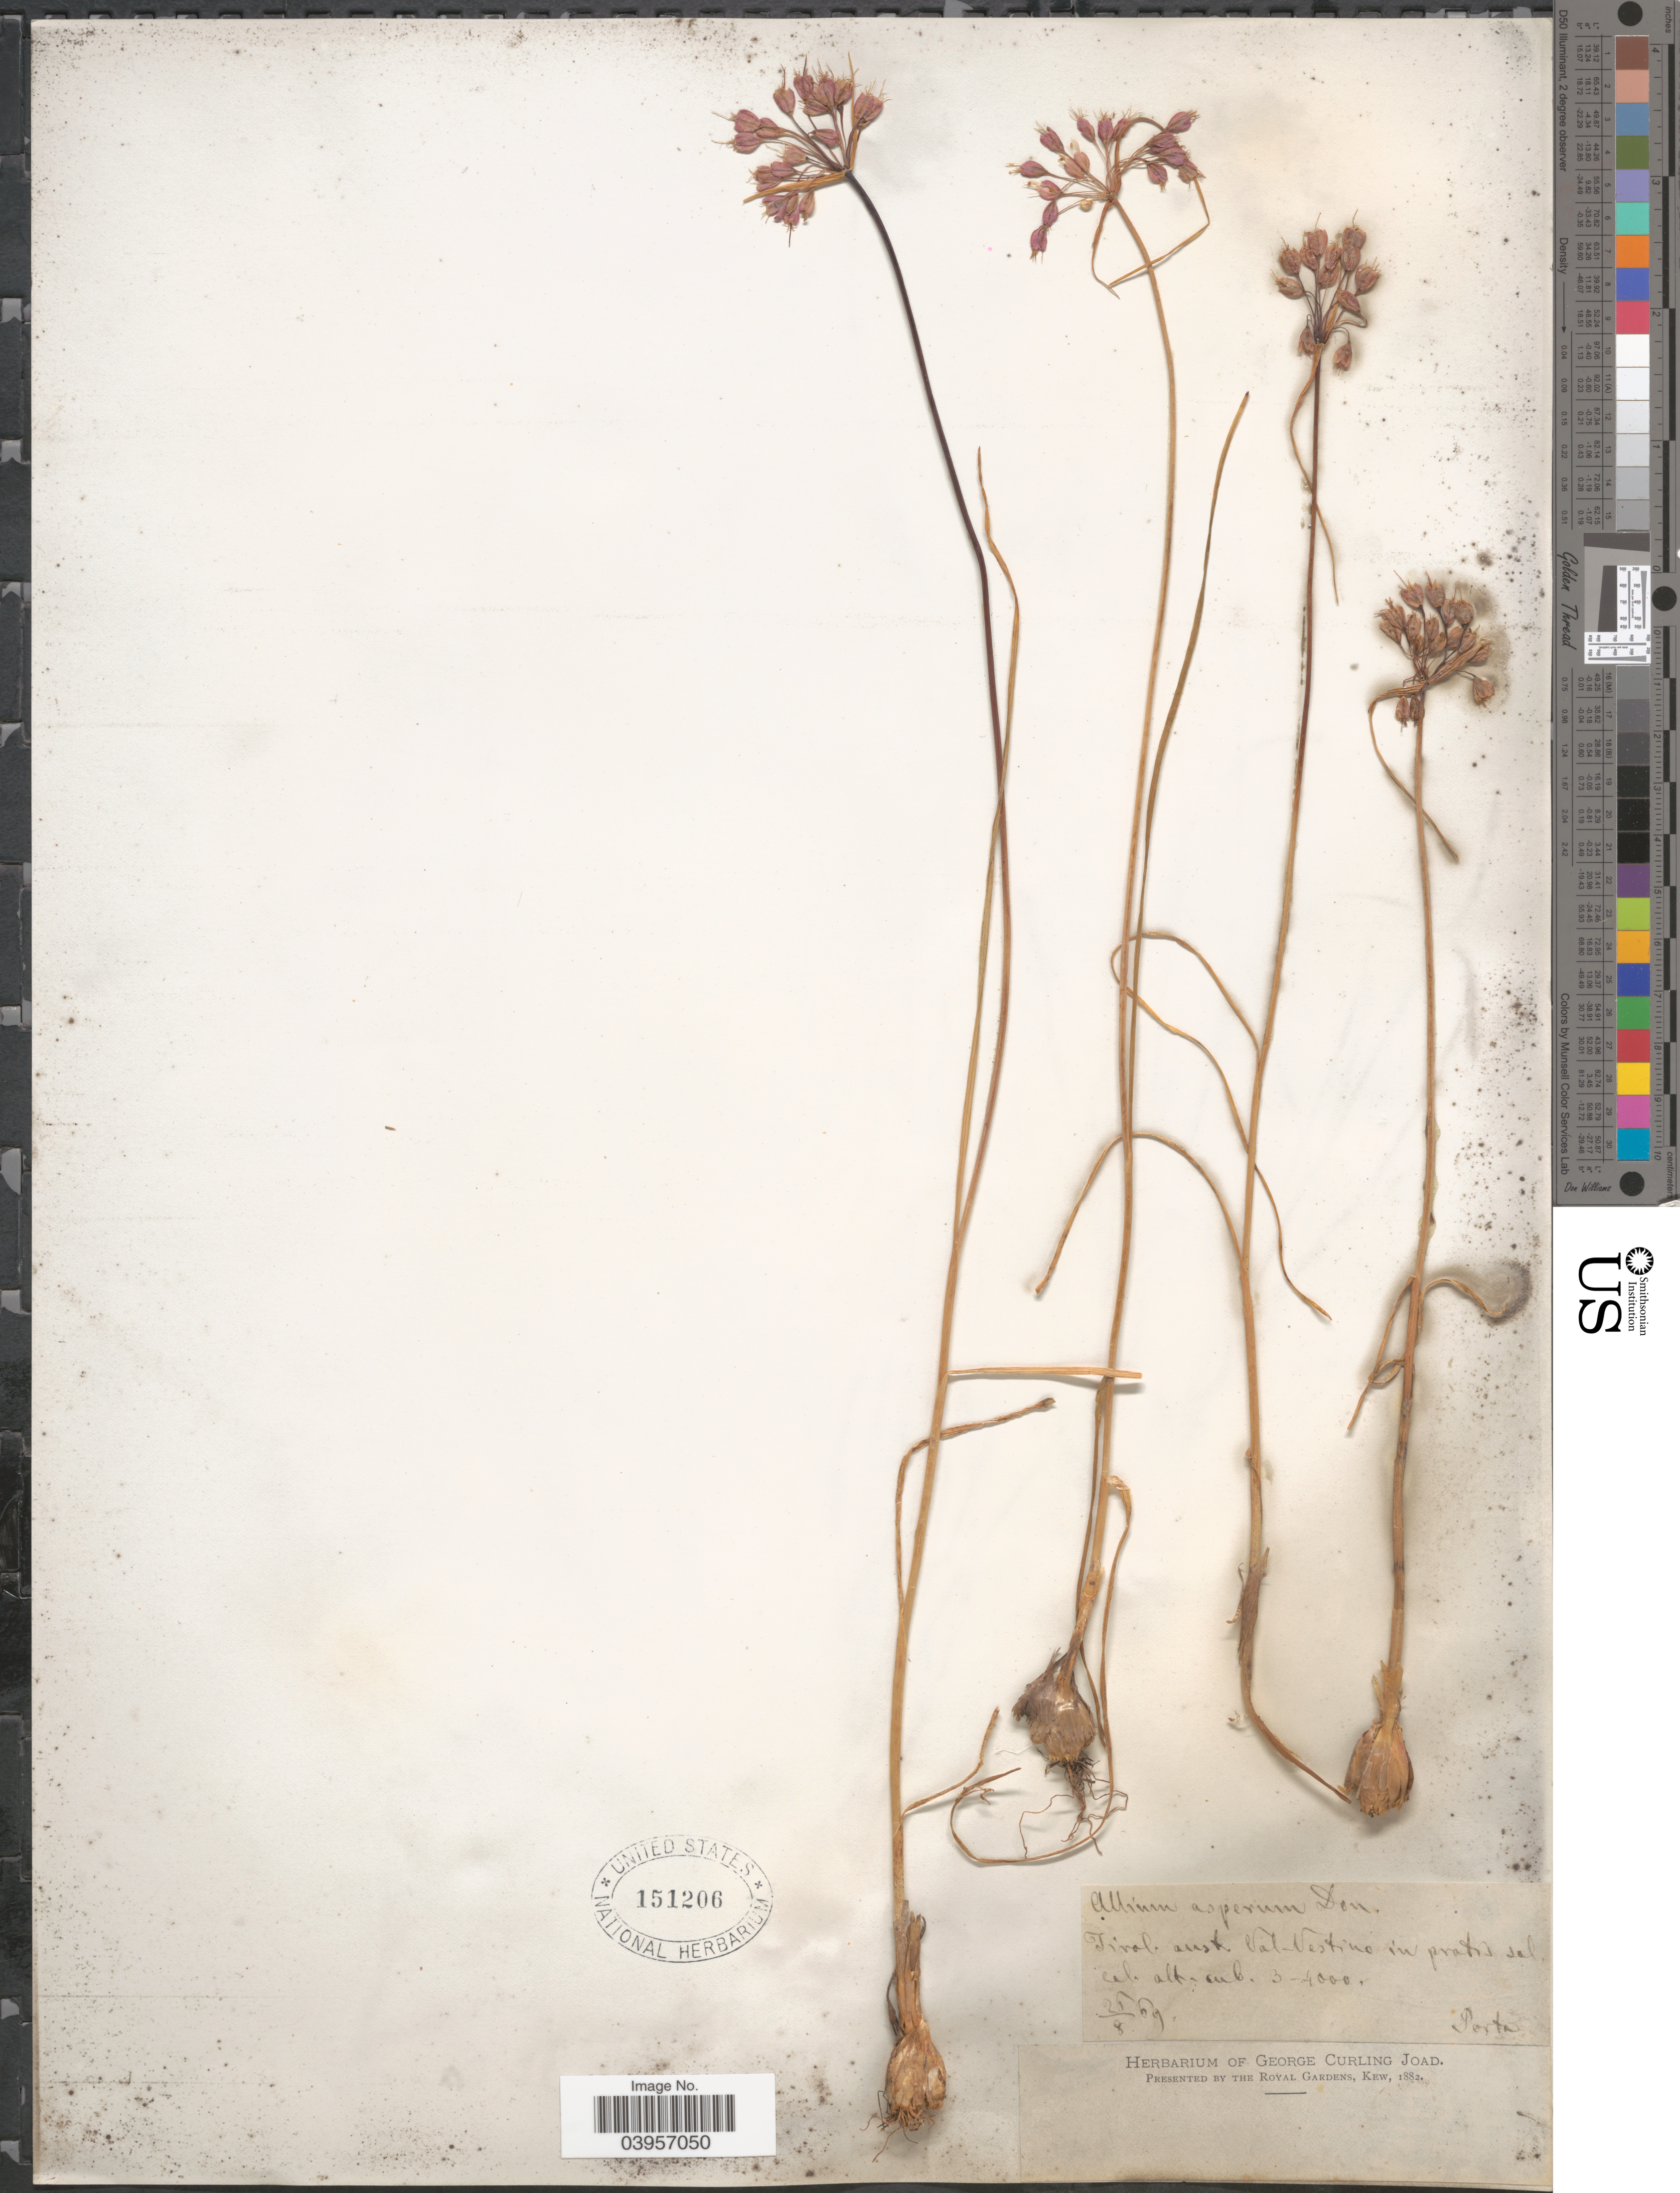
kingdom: Plantae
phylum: Tracheophyta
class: Liliopsida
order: Asparagales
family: Amaryllidaceae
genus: Allium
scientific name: Allium asperum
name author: G. Don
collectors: -- Porta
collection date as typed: Transcribed d/m/y: 25/8/69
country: Italy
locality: Tirol. aust Val-Vestino in pratis sal cal.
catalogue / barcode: US 151206